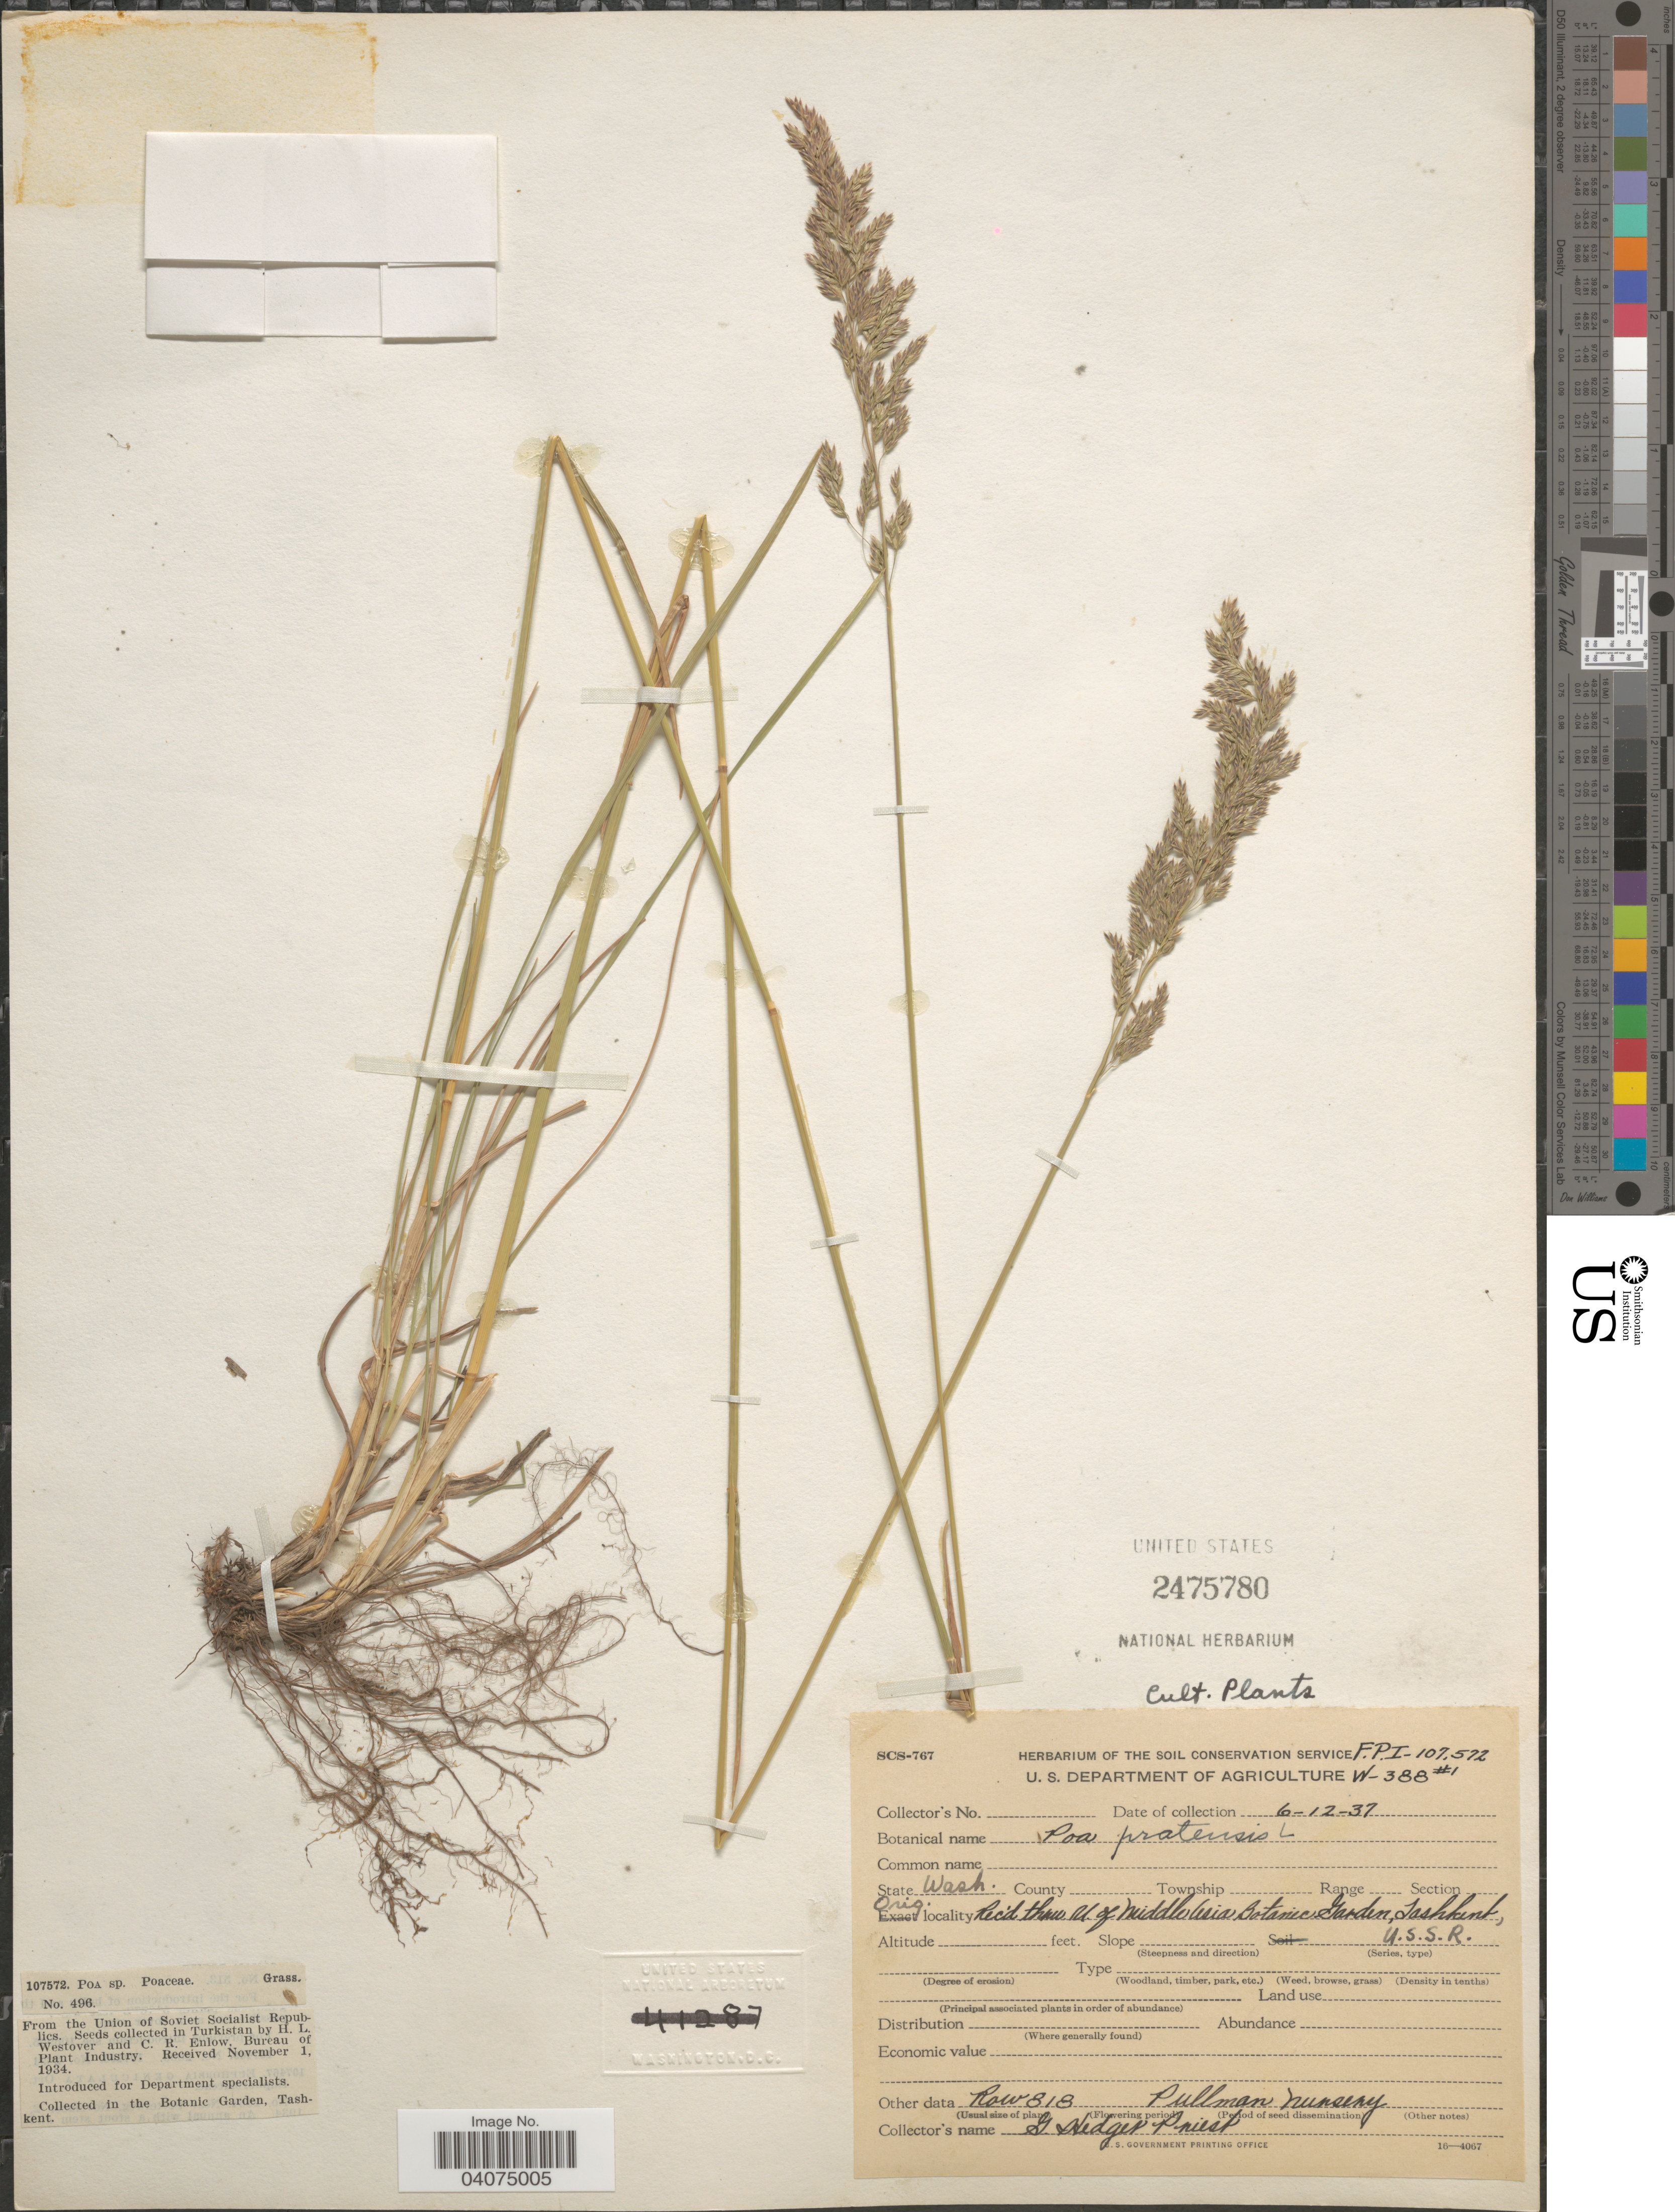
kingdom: Plantae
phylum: Tracheophyta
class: Liliopsida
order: Poales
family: Poaceae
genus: Poa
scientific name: Poa pratensis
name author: L.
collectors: G. Priest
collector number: FPI-107572?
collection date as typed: Transcribed d/m/y: 12/6/37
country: United States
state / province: Washington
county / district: Whitman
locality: Row 818 Pullman Nursery.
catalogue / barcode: US 2475780